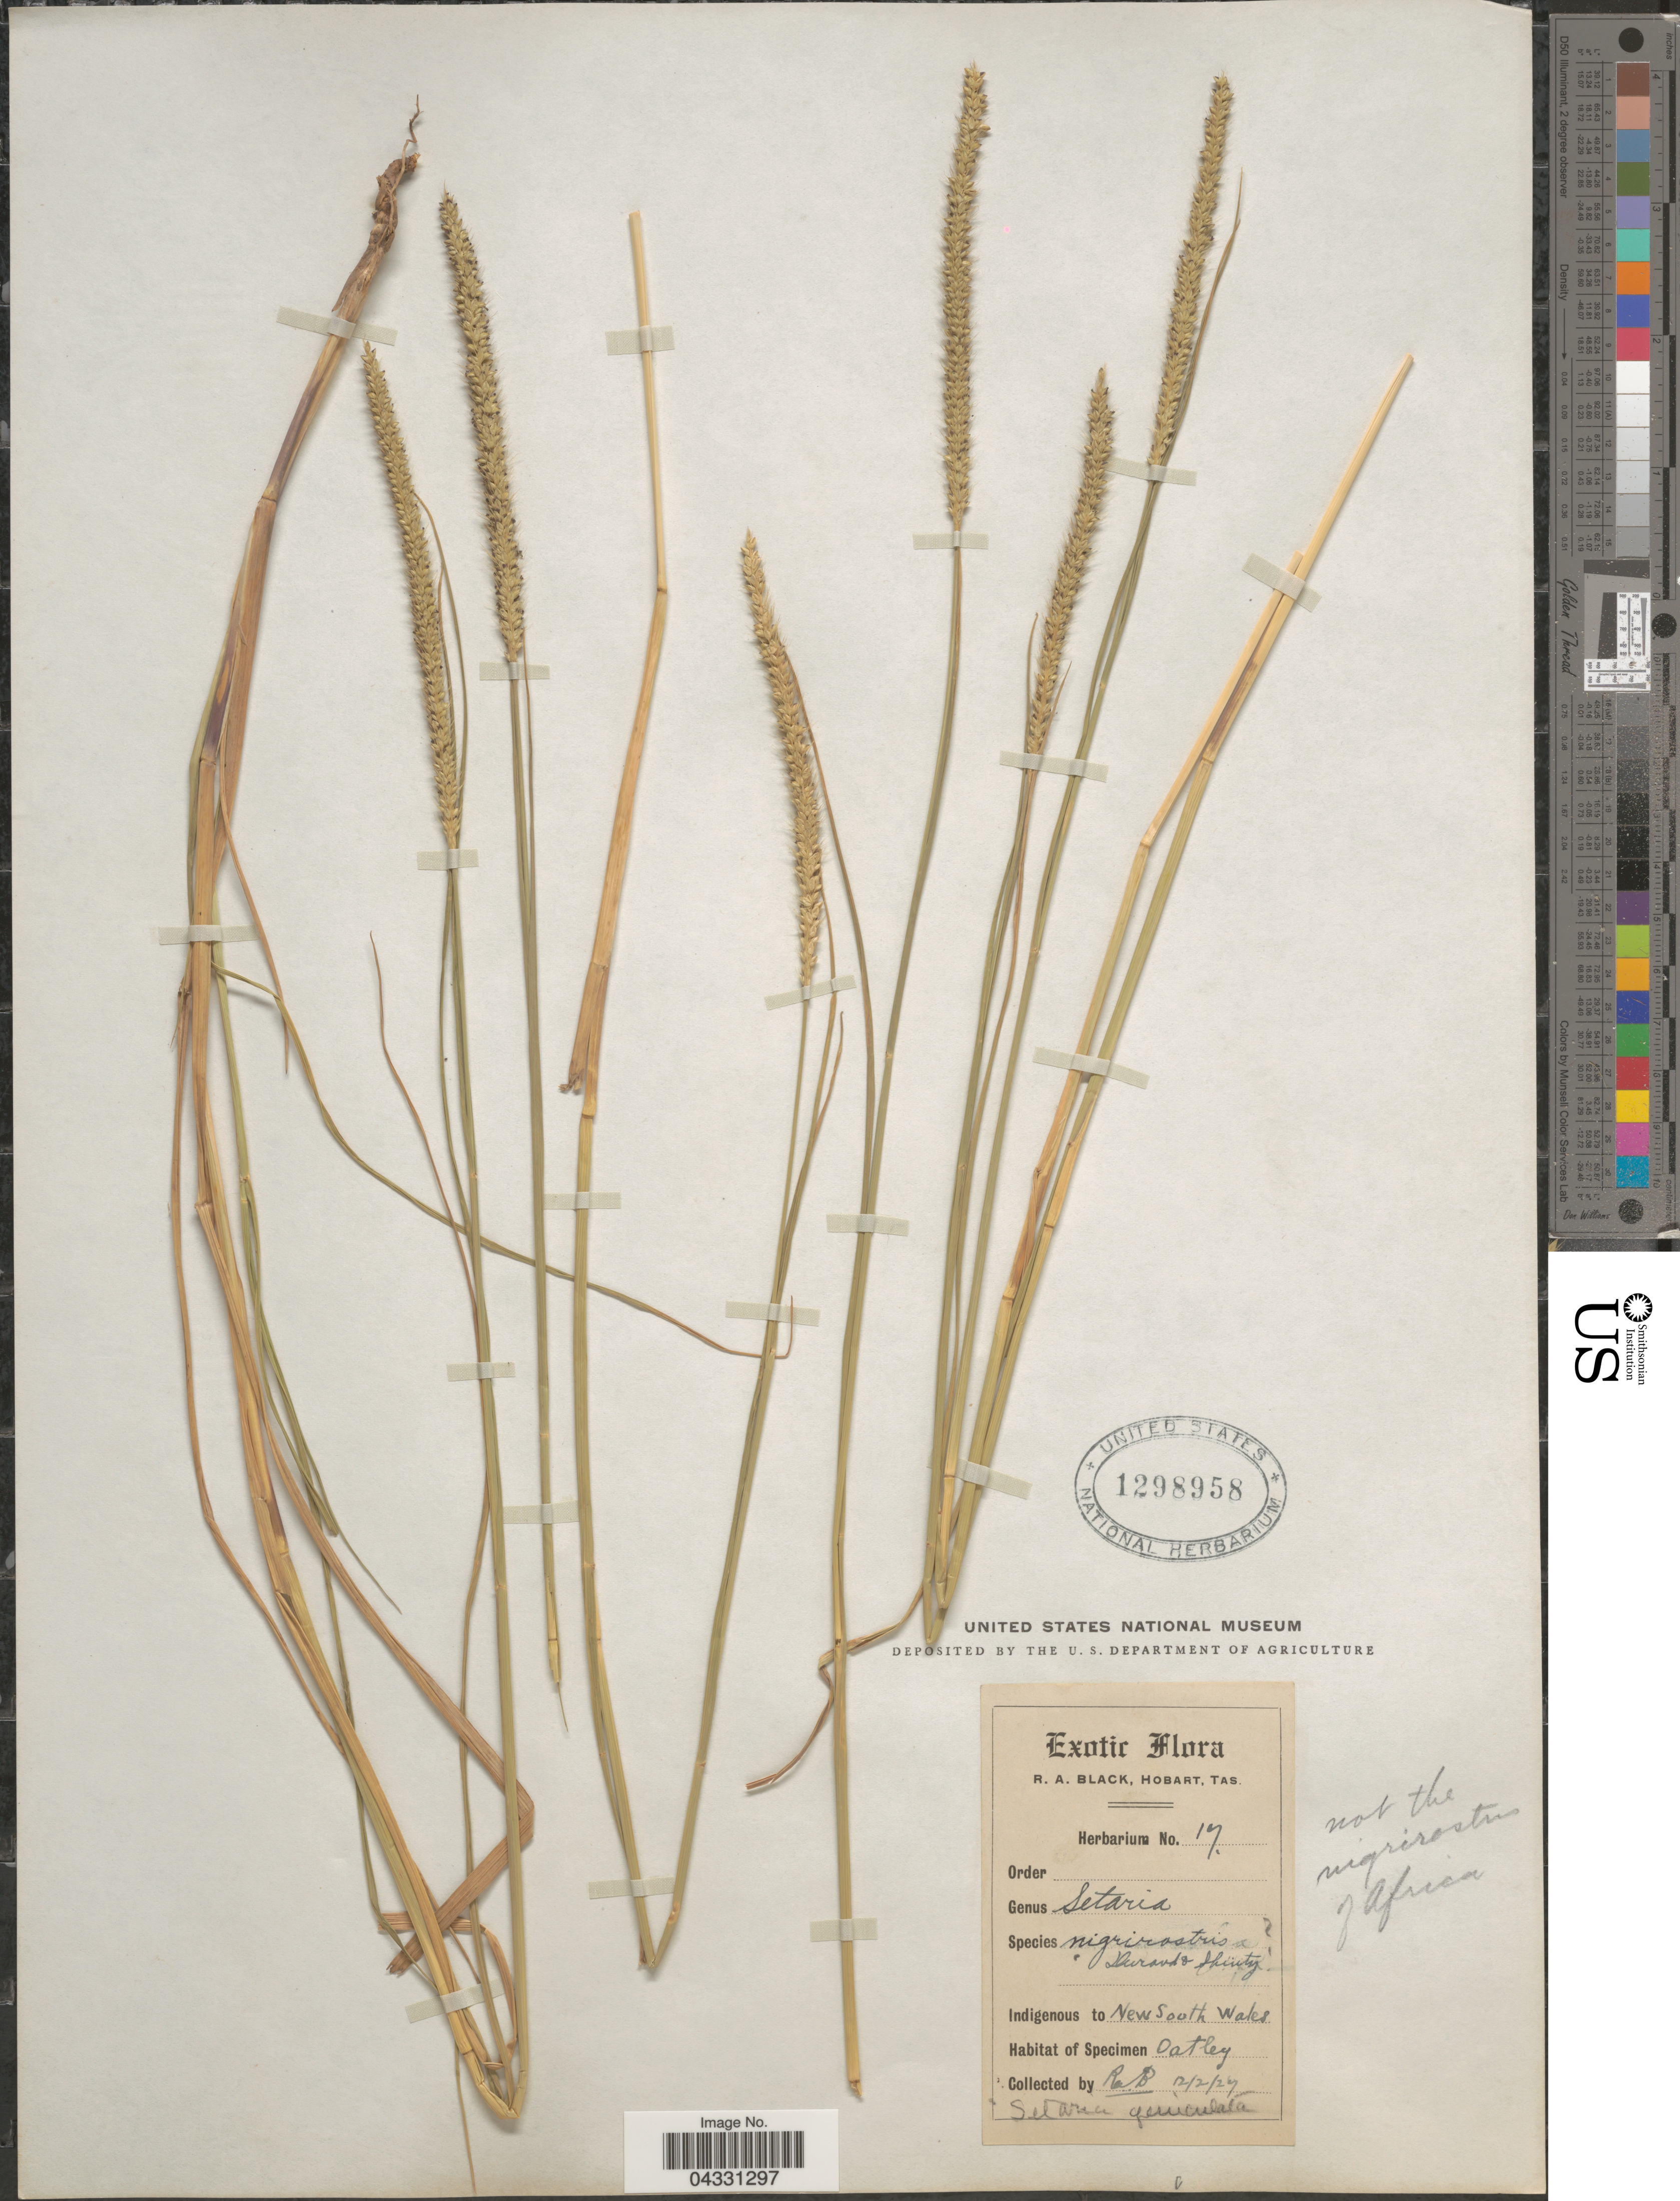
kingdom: Plantae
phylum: Tracheophyta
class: Liliopsida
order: Poales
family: Poaceae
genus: Setaria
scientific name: Setaria sp.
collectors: R. A. Black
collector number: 17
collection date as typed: Transcribed d/m/y: 12/2/27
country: Australia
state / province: New South Wales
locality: Oatley.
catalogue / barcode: US 1298958